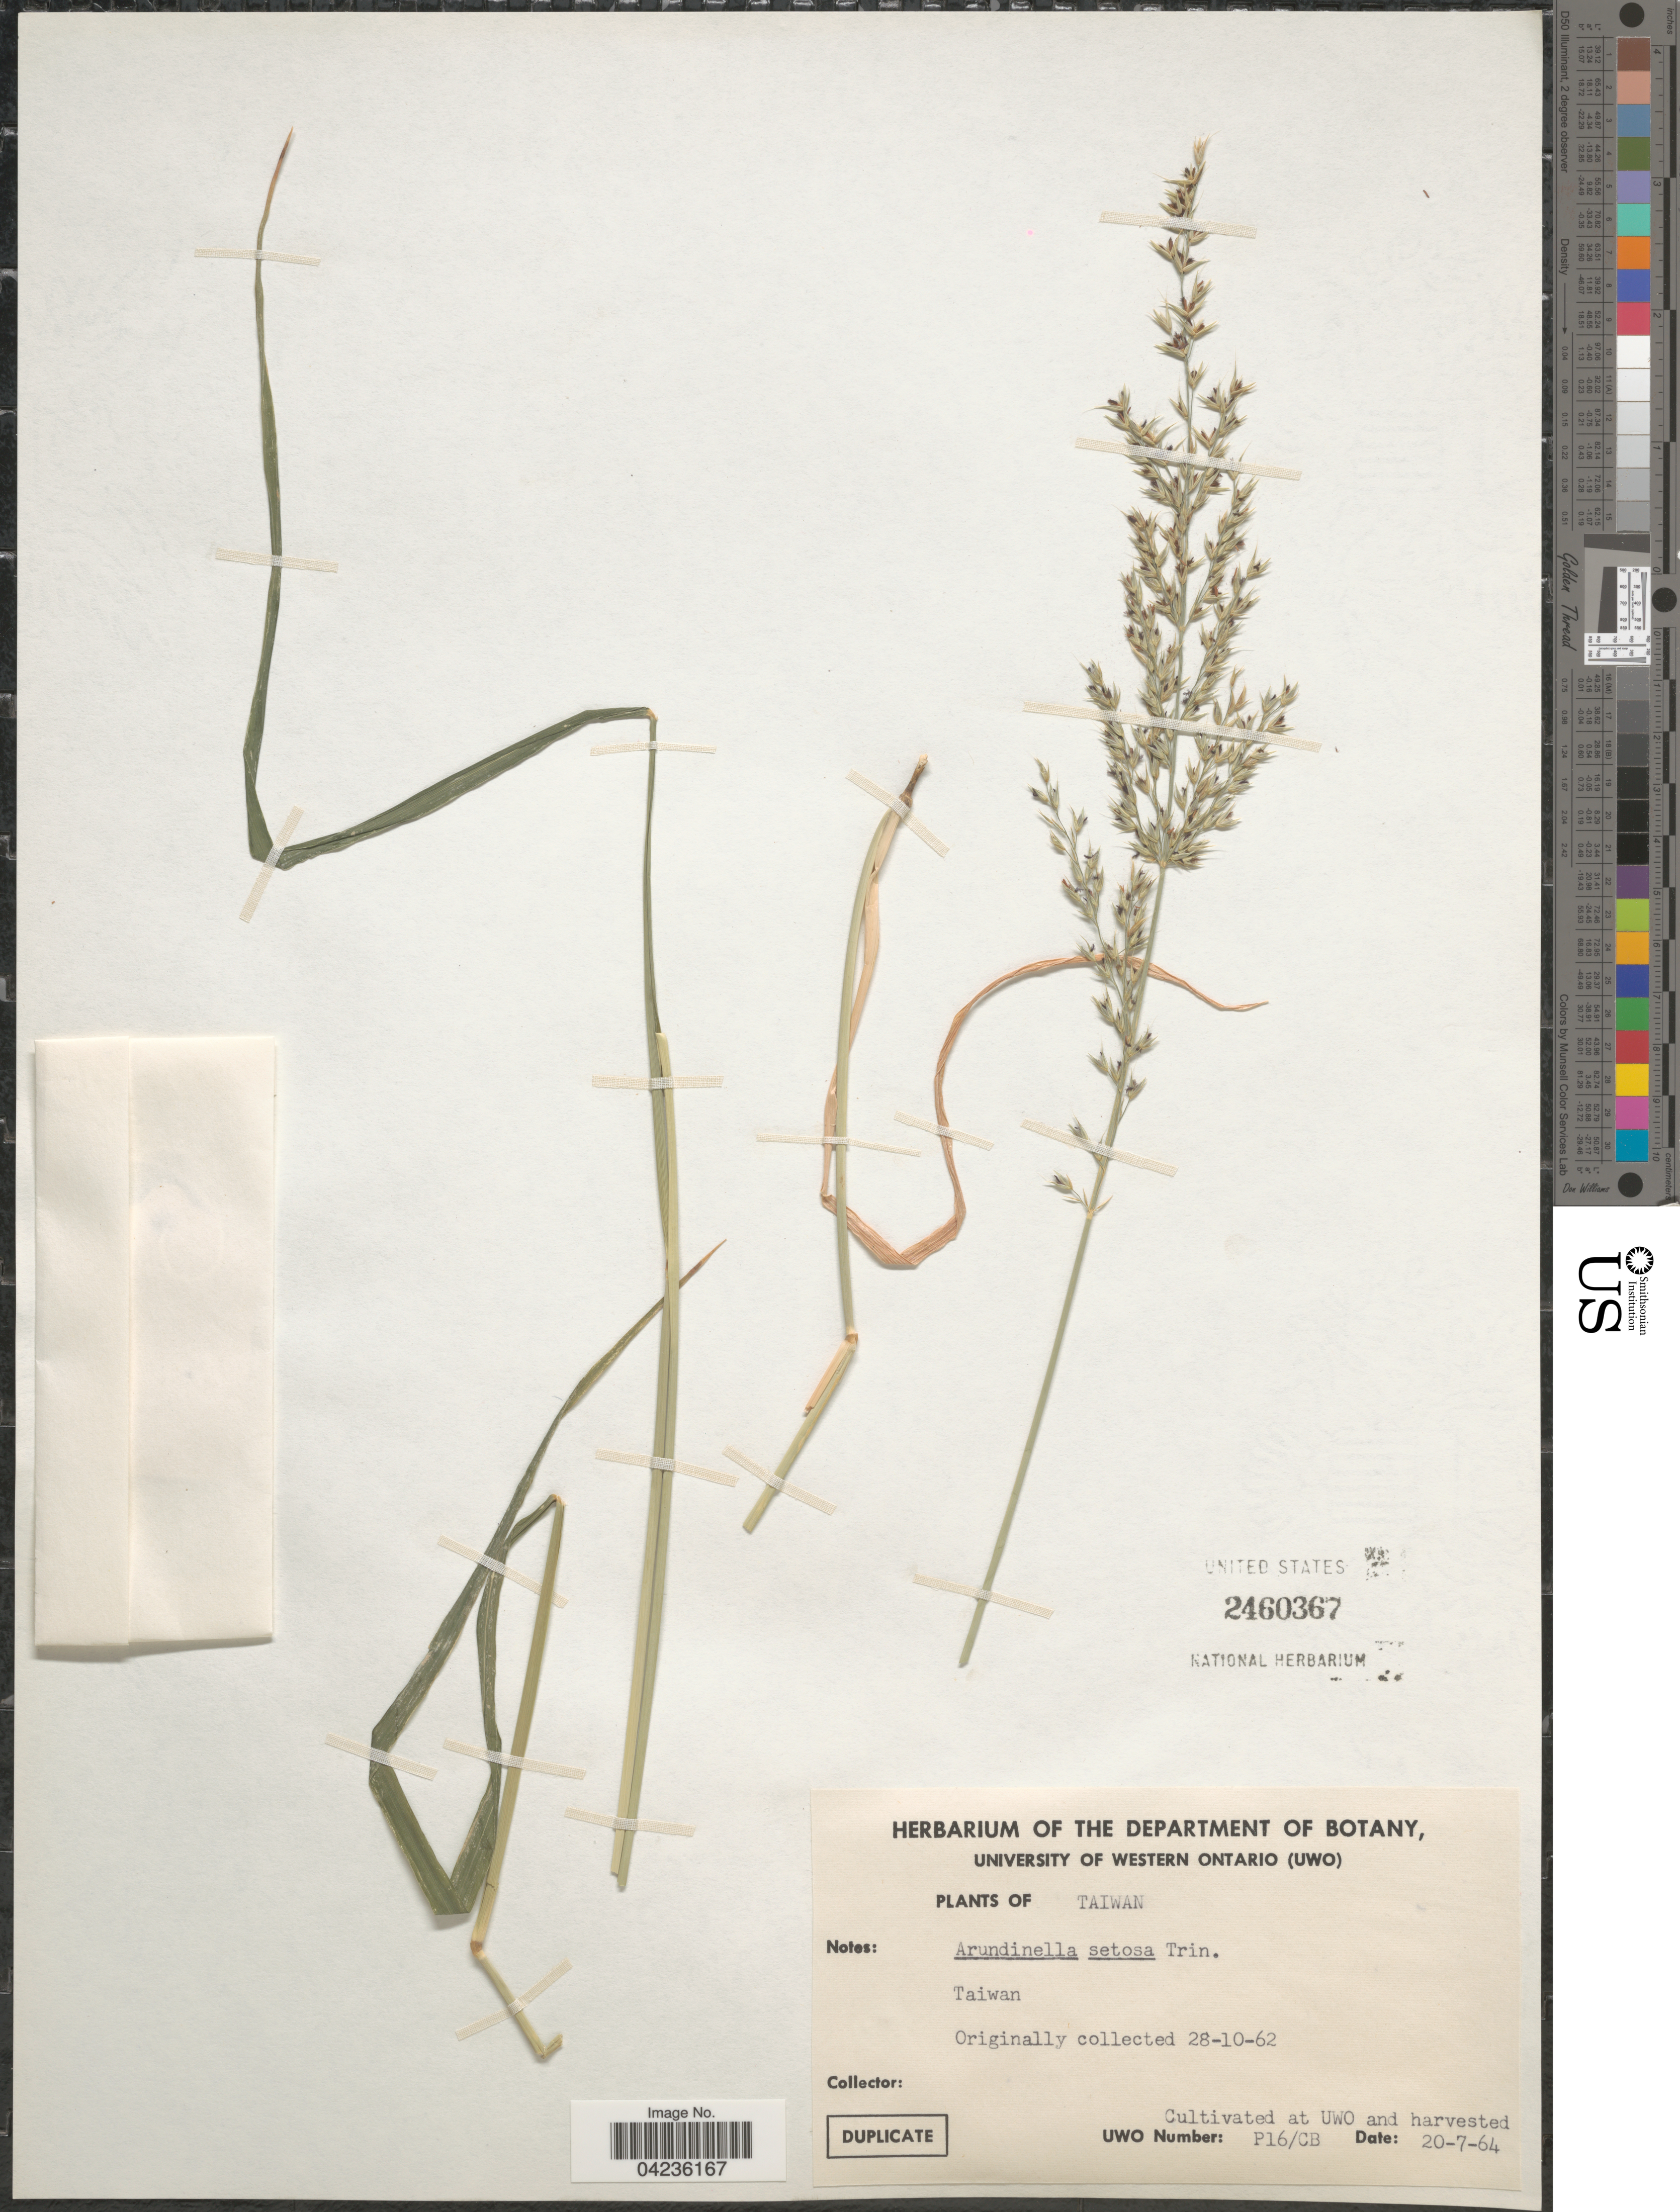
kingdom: Plantae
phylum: Tracheophyta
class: Liliopsida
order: Poales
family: Poaceae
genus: Arundinella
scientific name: Arundinella setosa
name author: Trin.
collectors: University of Western Ontario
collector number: P16/CB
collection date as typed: Transcribed d/m/y: 20/7/64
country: Canada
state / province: Ontario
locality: Cultivated at UWO and harvested.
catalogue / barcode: US 2460367